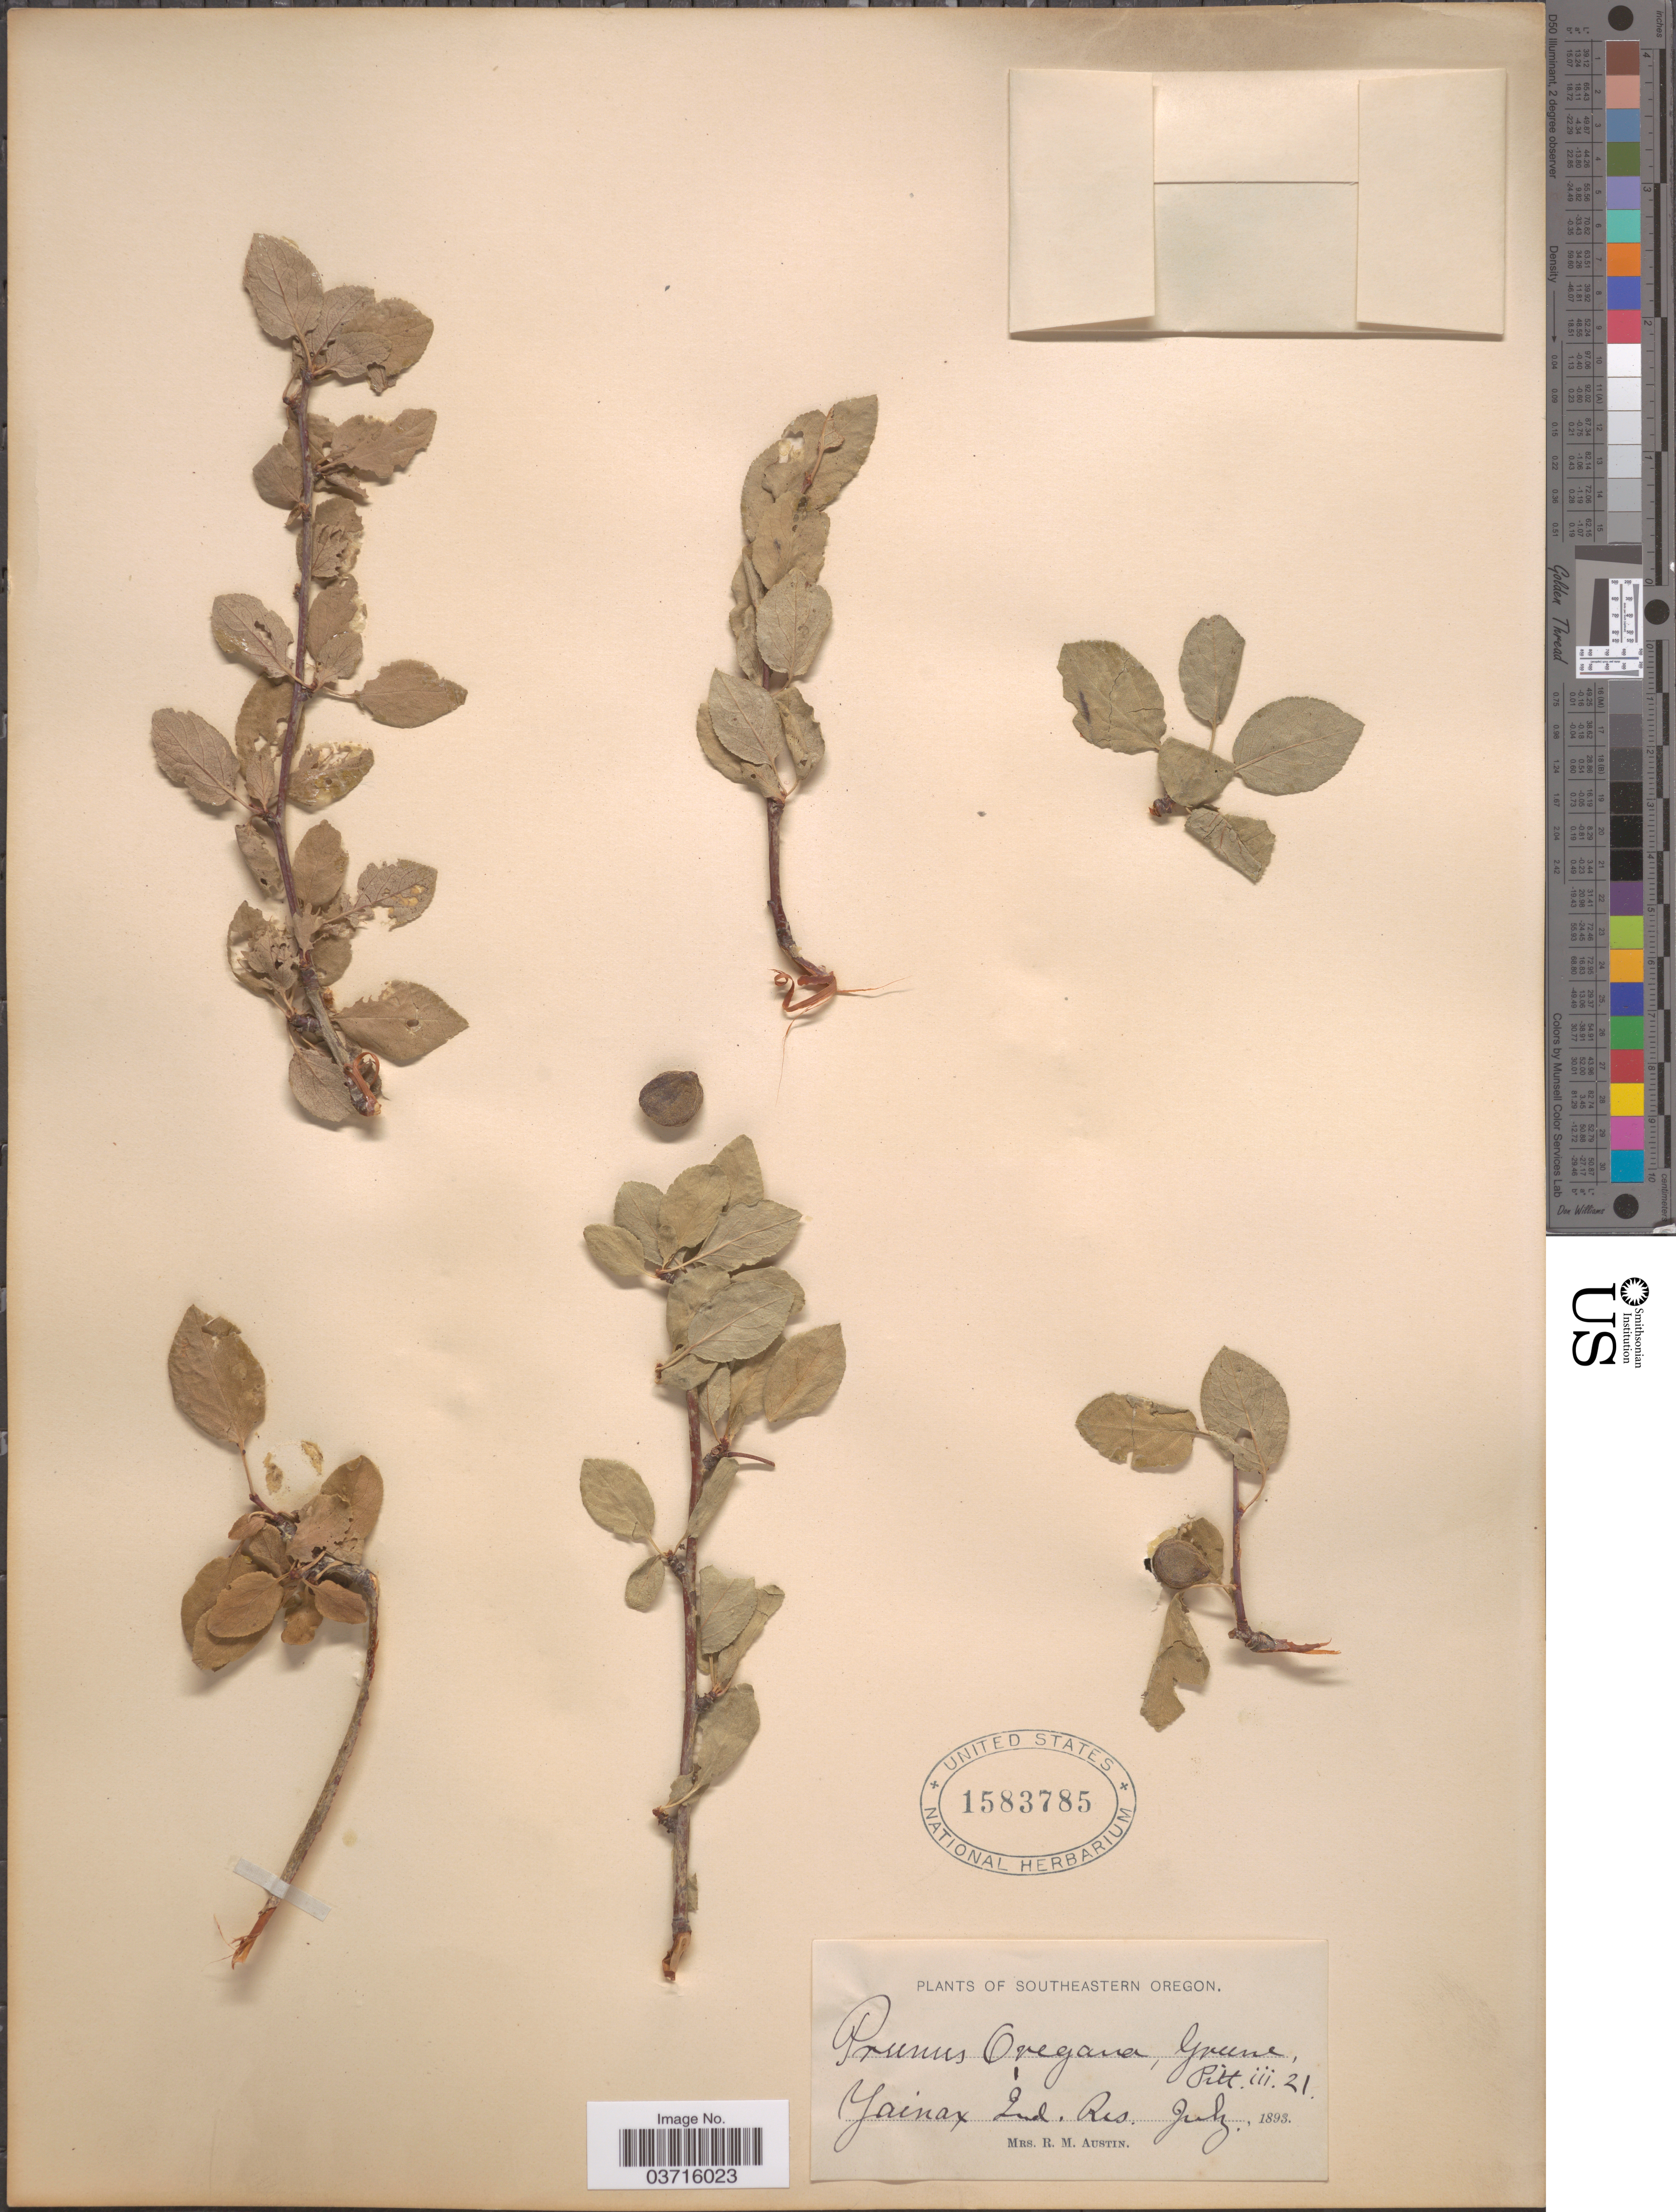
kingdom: Plantae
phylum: Tracheophyta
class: Magnoliopsida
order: Rosales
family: Rosaceae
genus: Prunus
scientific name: Prunus oregana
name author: Greene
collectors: R. Austin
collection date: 1893-07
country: United States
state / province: Oregon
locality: Southeastern Oregon. Yainax Ind. Res.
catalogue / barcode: US 1583785